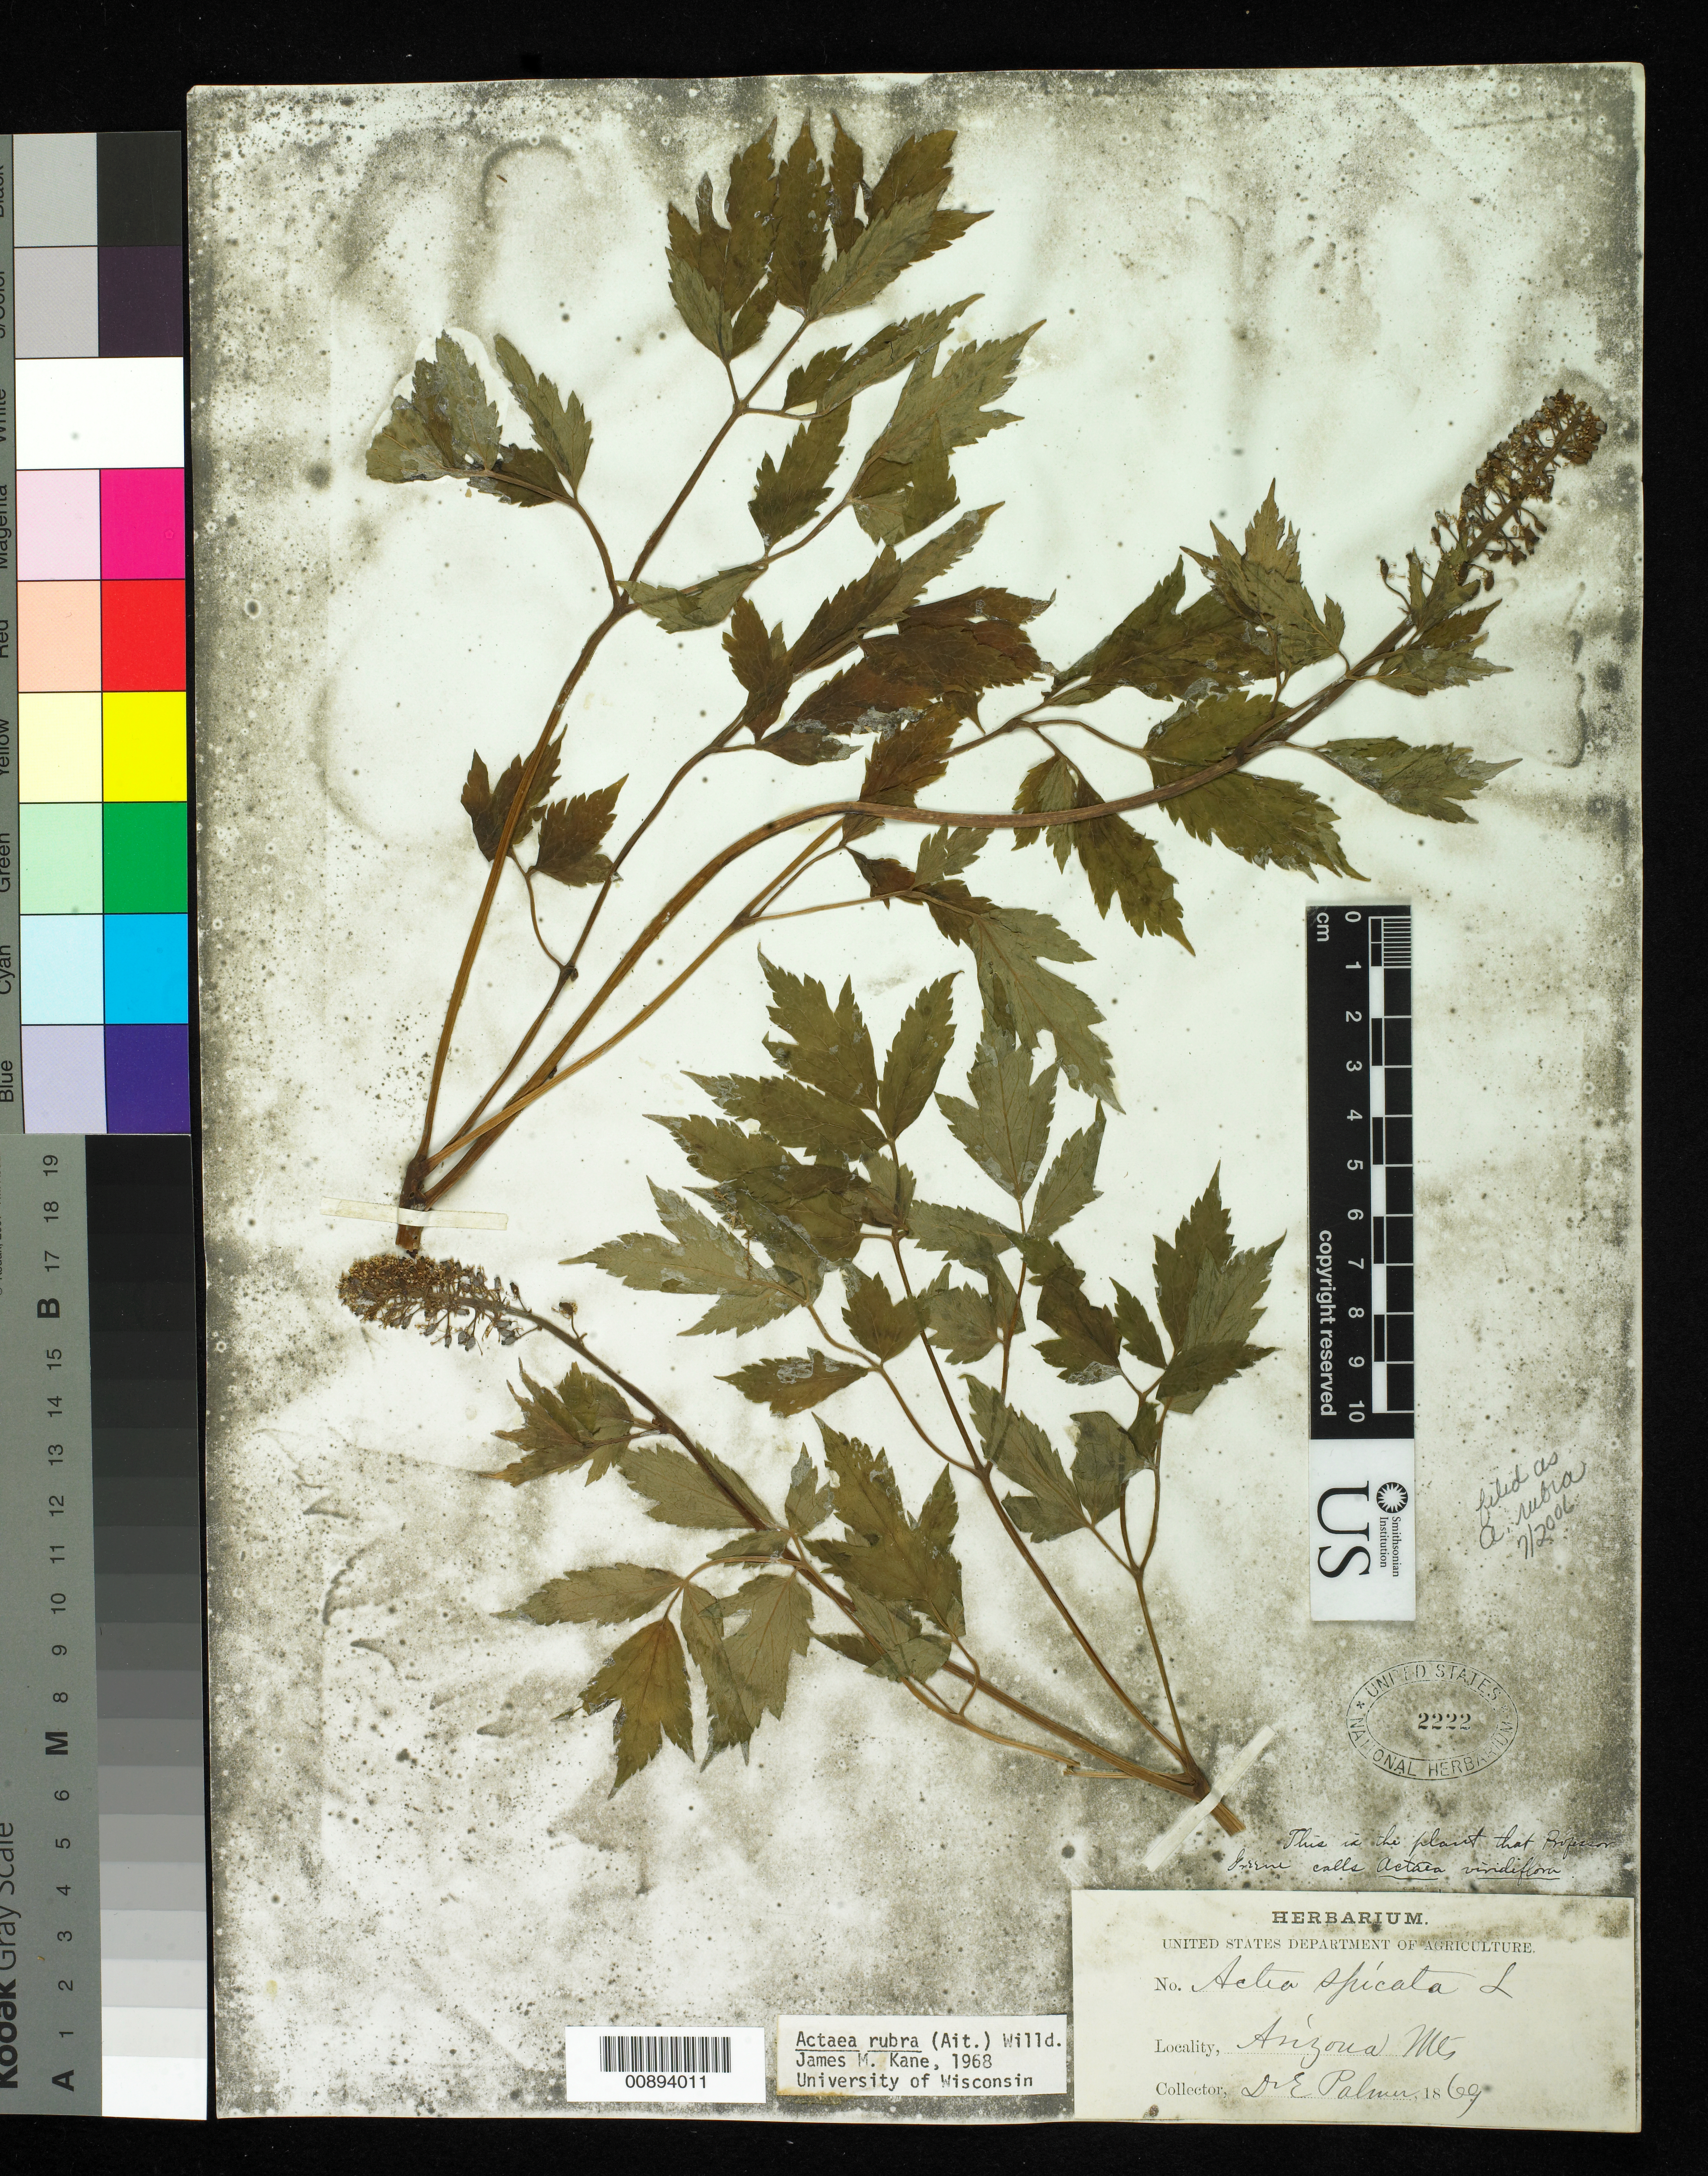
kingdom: Plantae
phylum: Tracheophyta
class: Magnoliopsida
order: Ranunculales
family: Ranunculaceae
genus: Actaea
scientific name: Actaea rubra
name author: (Aiton) Willd.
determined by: Kane, J. M.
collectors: E. Palmer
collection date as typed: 1869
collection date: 1869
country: United States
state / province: Arizona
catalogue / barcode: US 2222